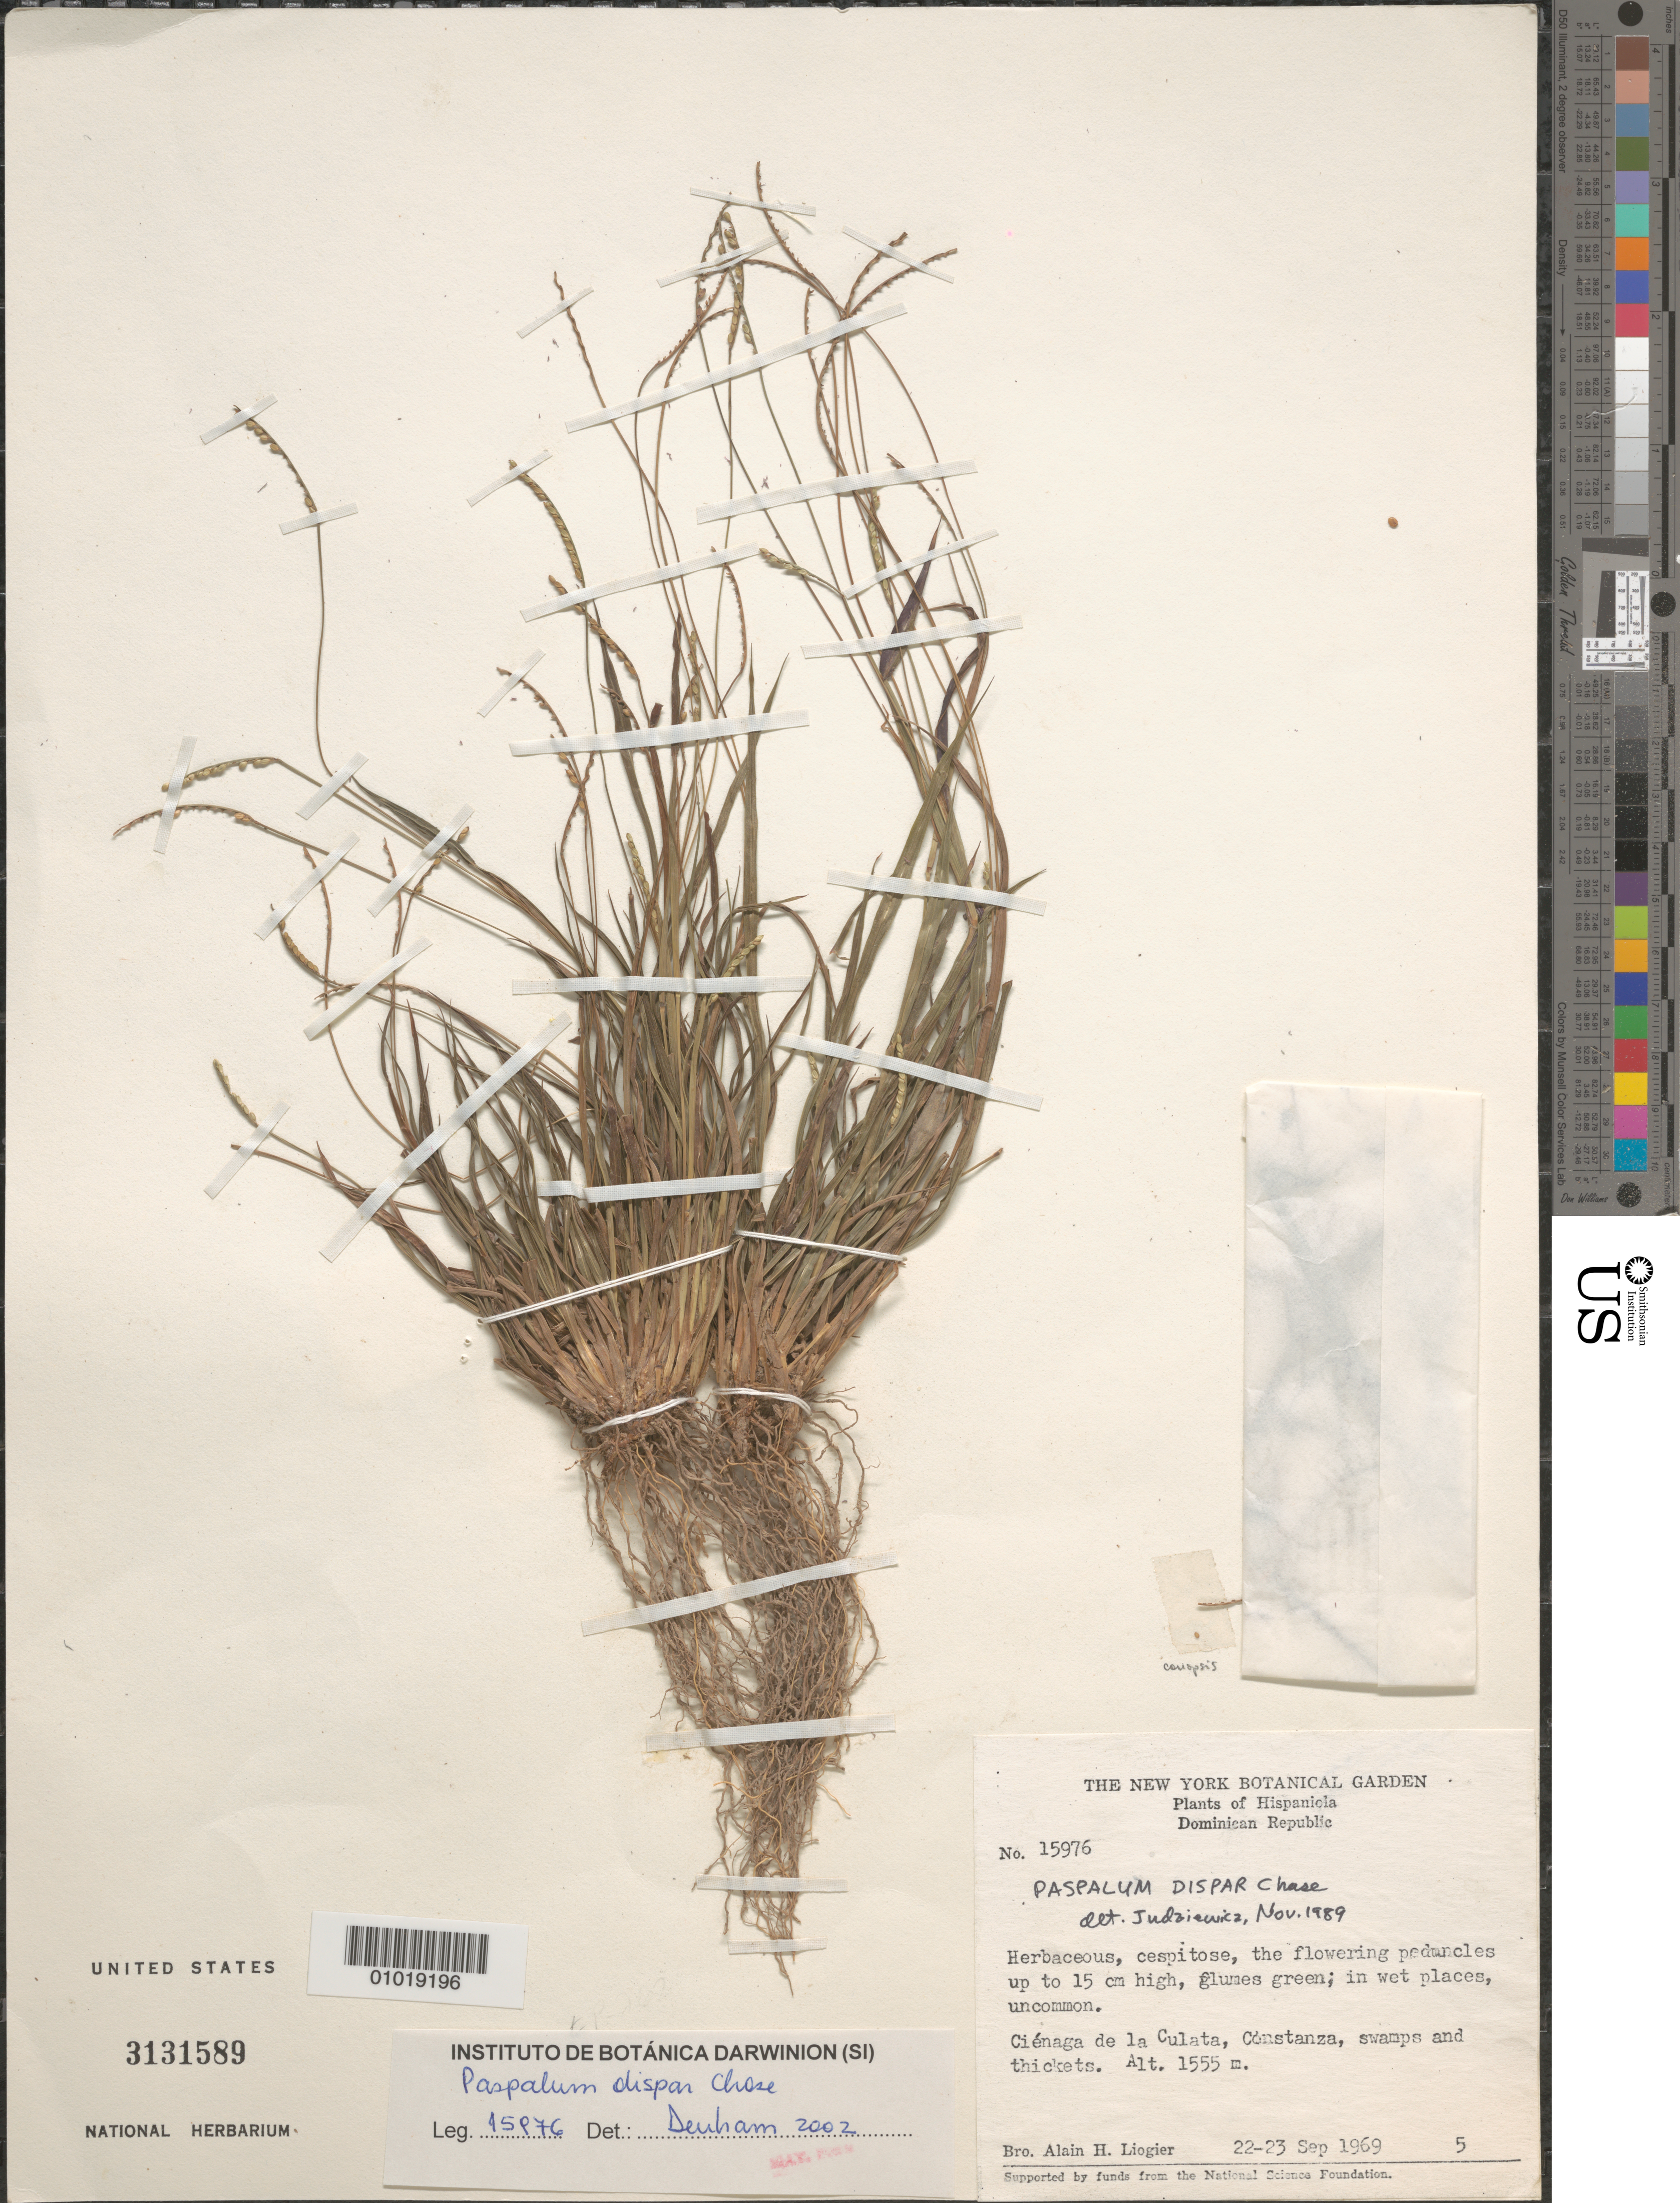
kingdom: Plantae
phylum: Tracheophyta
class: Liliopsida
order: Poales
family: Poaceae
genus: Paspalum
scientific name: Paspalum dispar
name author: Chase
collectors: A. H. Liogier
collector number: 15976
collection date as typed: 22 Sep 1969 to 23 Sep 1969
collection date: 1969-09-22/1969-09-23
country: Dominican Republic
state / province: La Vega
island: Hispaniola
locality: Cienaga de la Culata, Constanza, swamps and thickets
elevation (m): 1555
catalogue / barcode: US 3131589